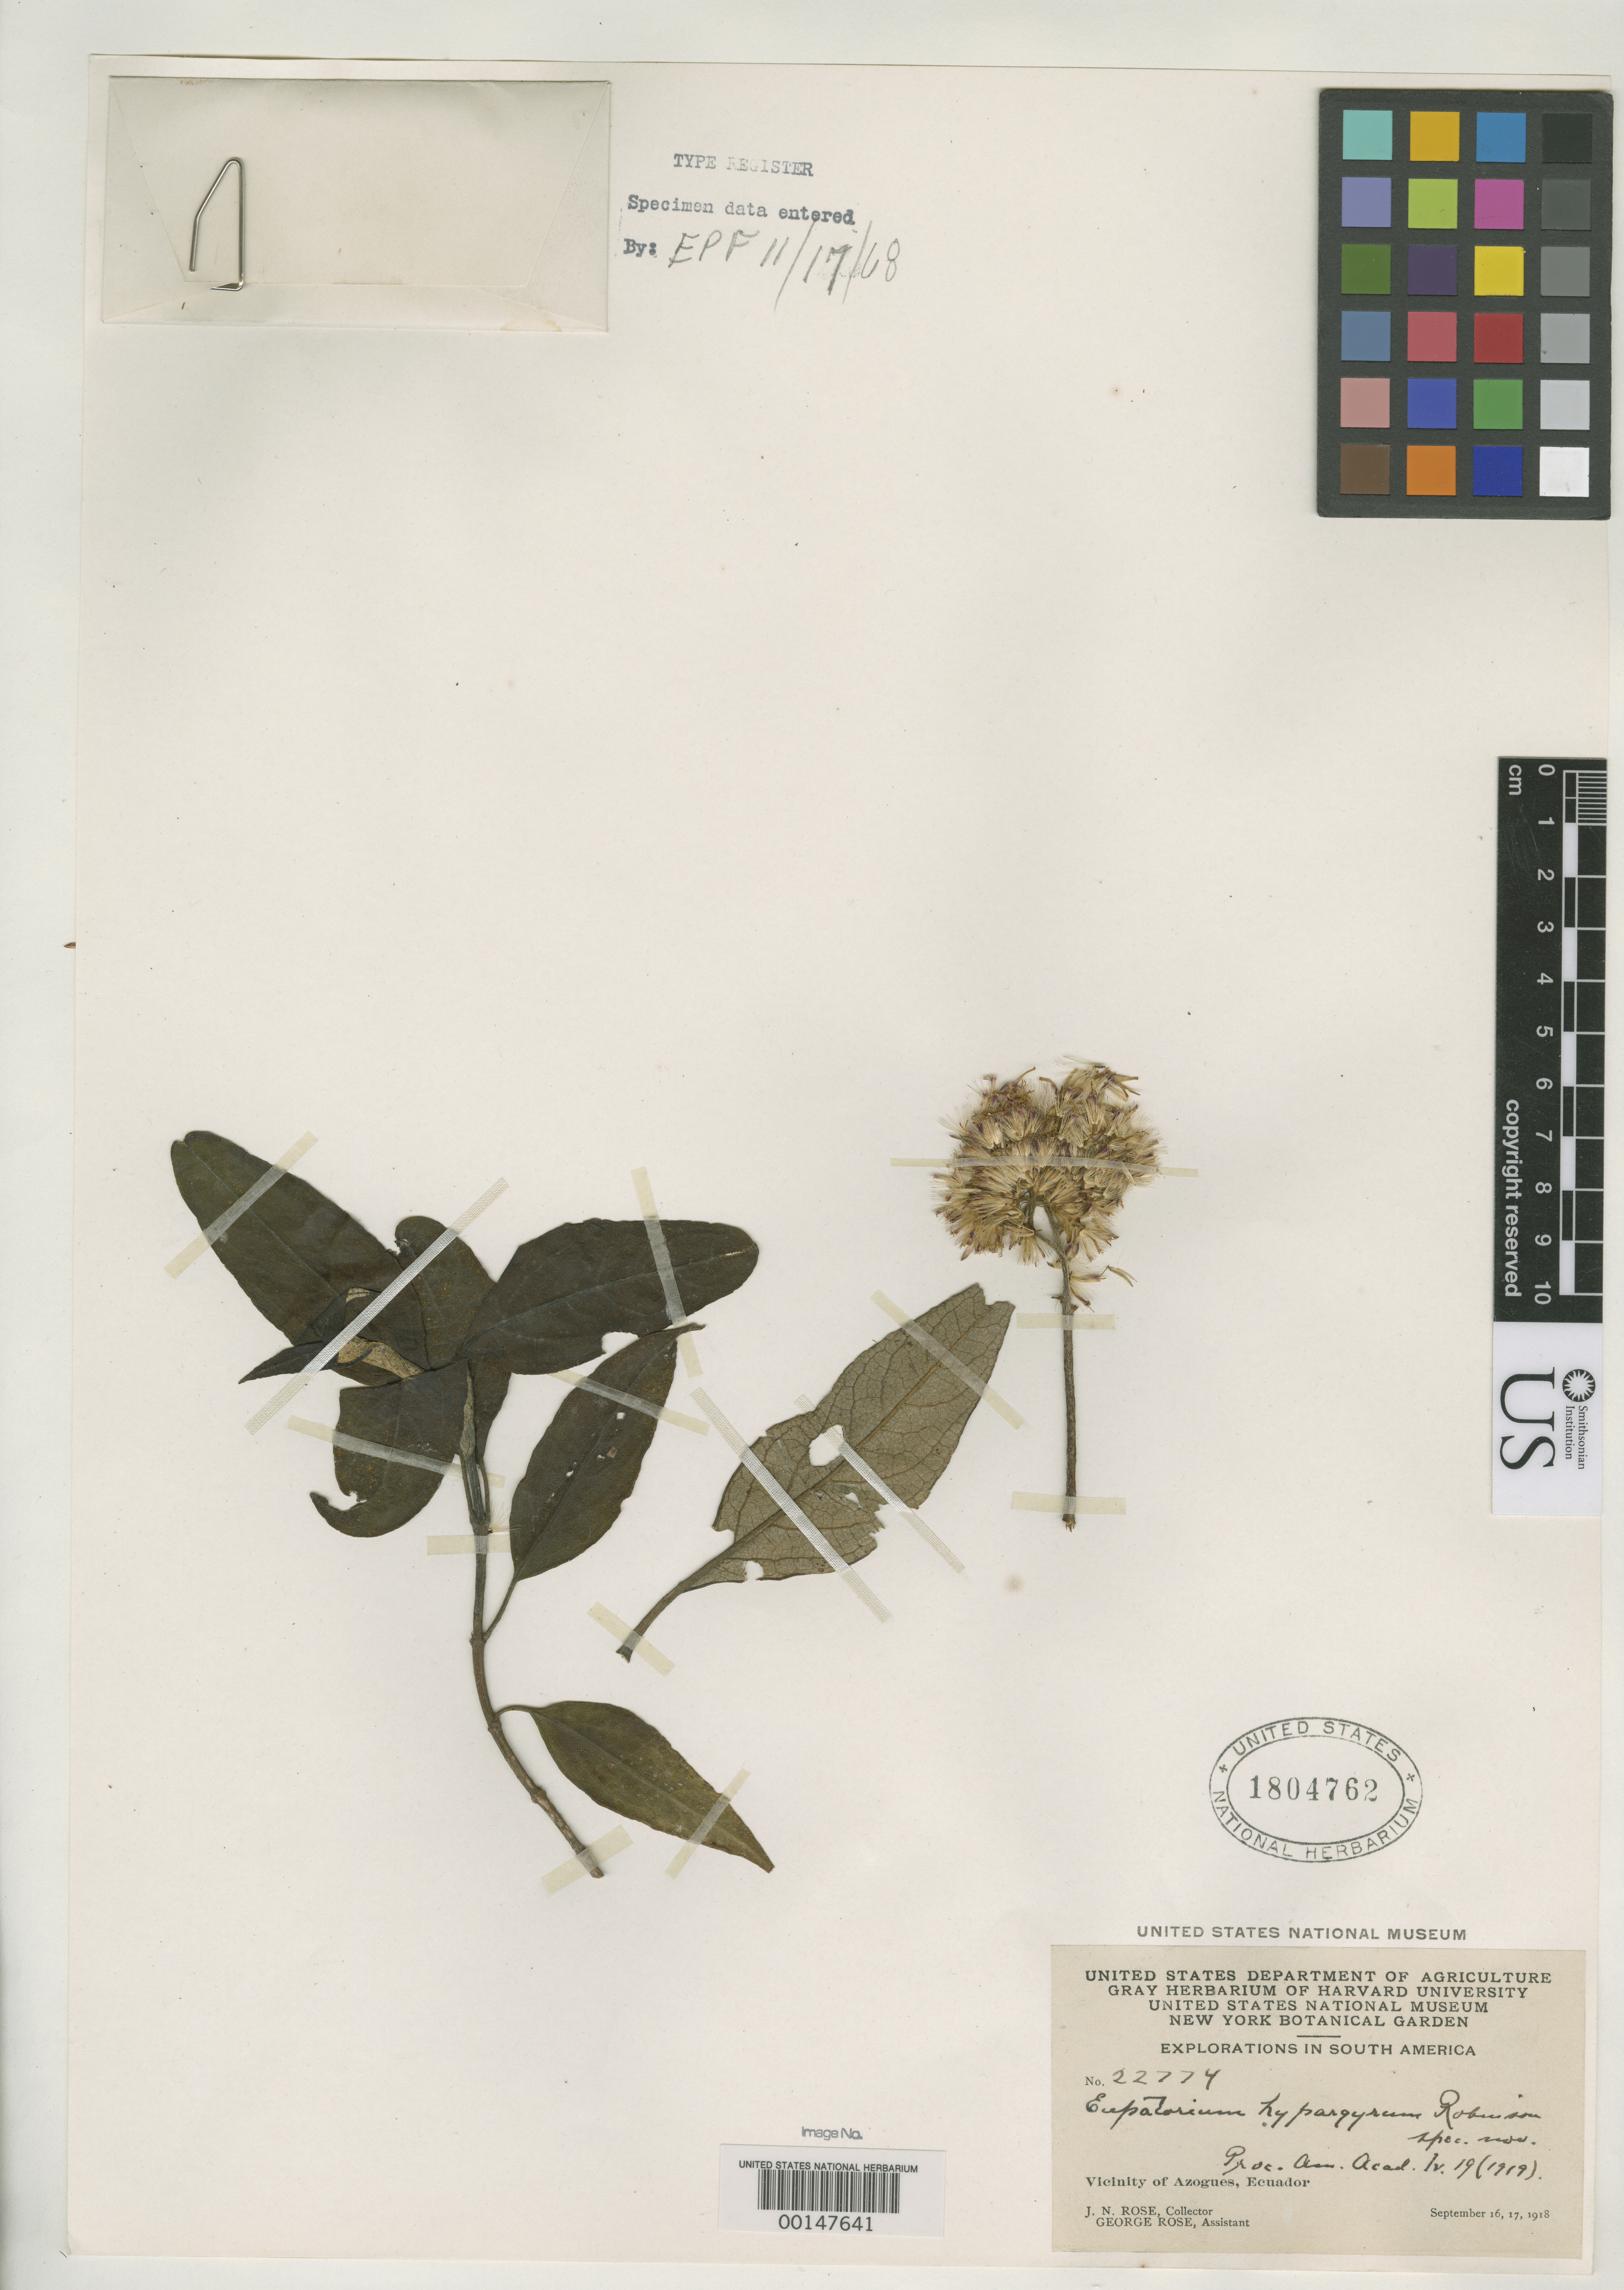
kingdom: Plantae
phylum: Tracheophyta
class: Magnoliopsida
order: Asterales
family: Asteraceae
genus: Eupatorium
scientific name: Eupatorium hypargyrum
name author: B.L. Rob.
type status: Type Collection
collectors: J. N. Rose & G. Rose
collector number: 22774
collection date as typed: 16 Sep 1918 to 17 Sep 1918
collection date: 1918-09-16/1918-09-17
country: Ecuador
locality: Vicinity of Azogues.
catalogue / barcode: US 1804762